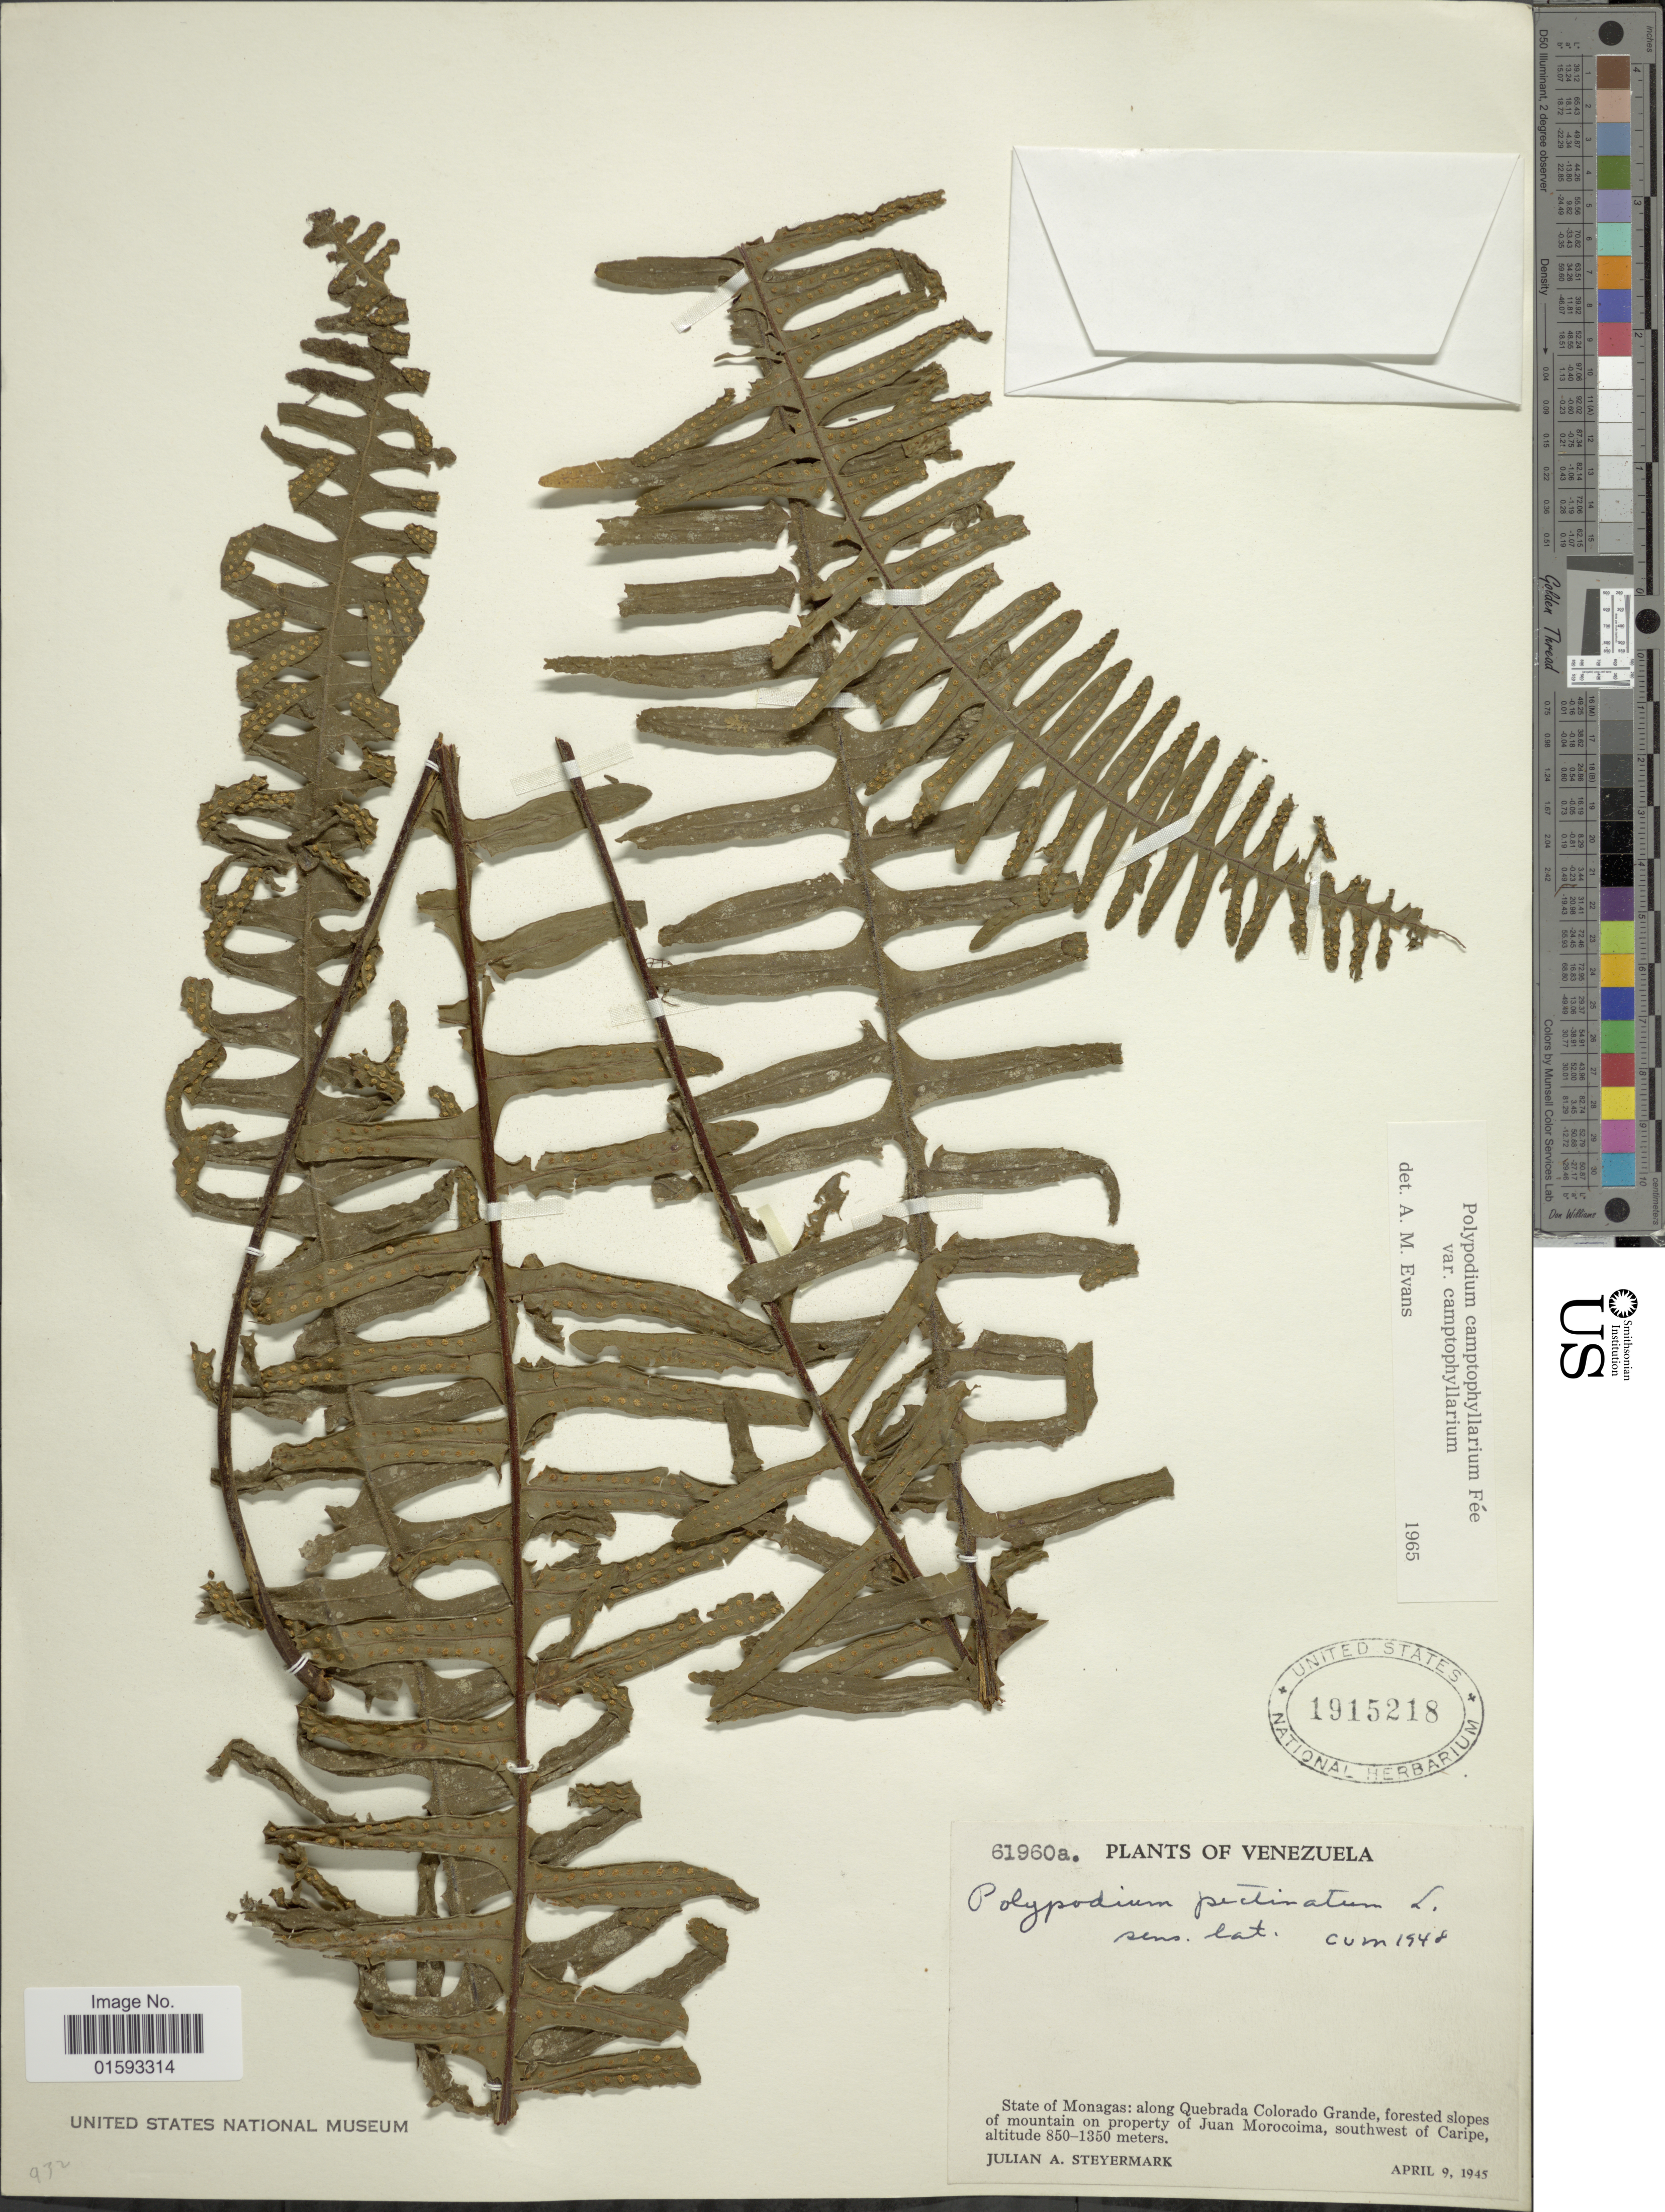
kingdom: Plantae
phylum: Tracheophyta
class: Polypodiopsida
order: Polypodiales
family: Polypodiaceae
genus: Pecluma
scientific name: Pecluma camptophyllaria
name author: (Fée) M.G. Price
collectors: J. Steyermark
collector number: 61960a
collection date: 1945-04-09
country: Venezuela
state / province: Monagas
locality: Along Quebrada Colorado Grande, forested slopes of mountain on property of Juan Morocoima, southwest of Caripe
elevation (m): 850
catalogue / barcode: US 1915218